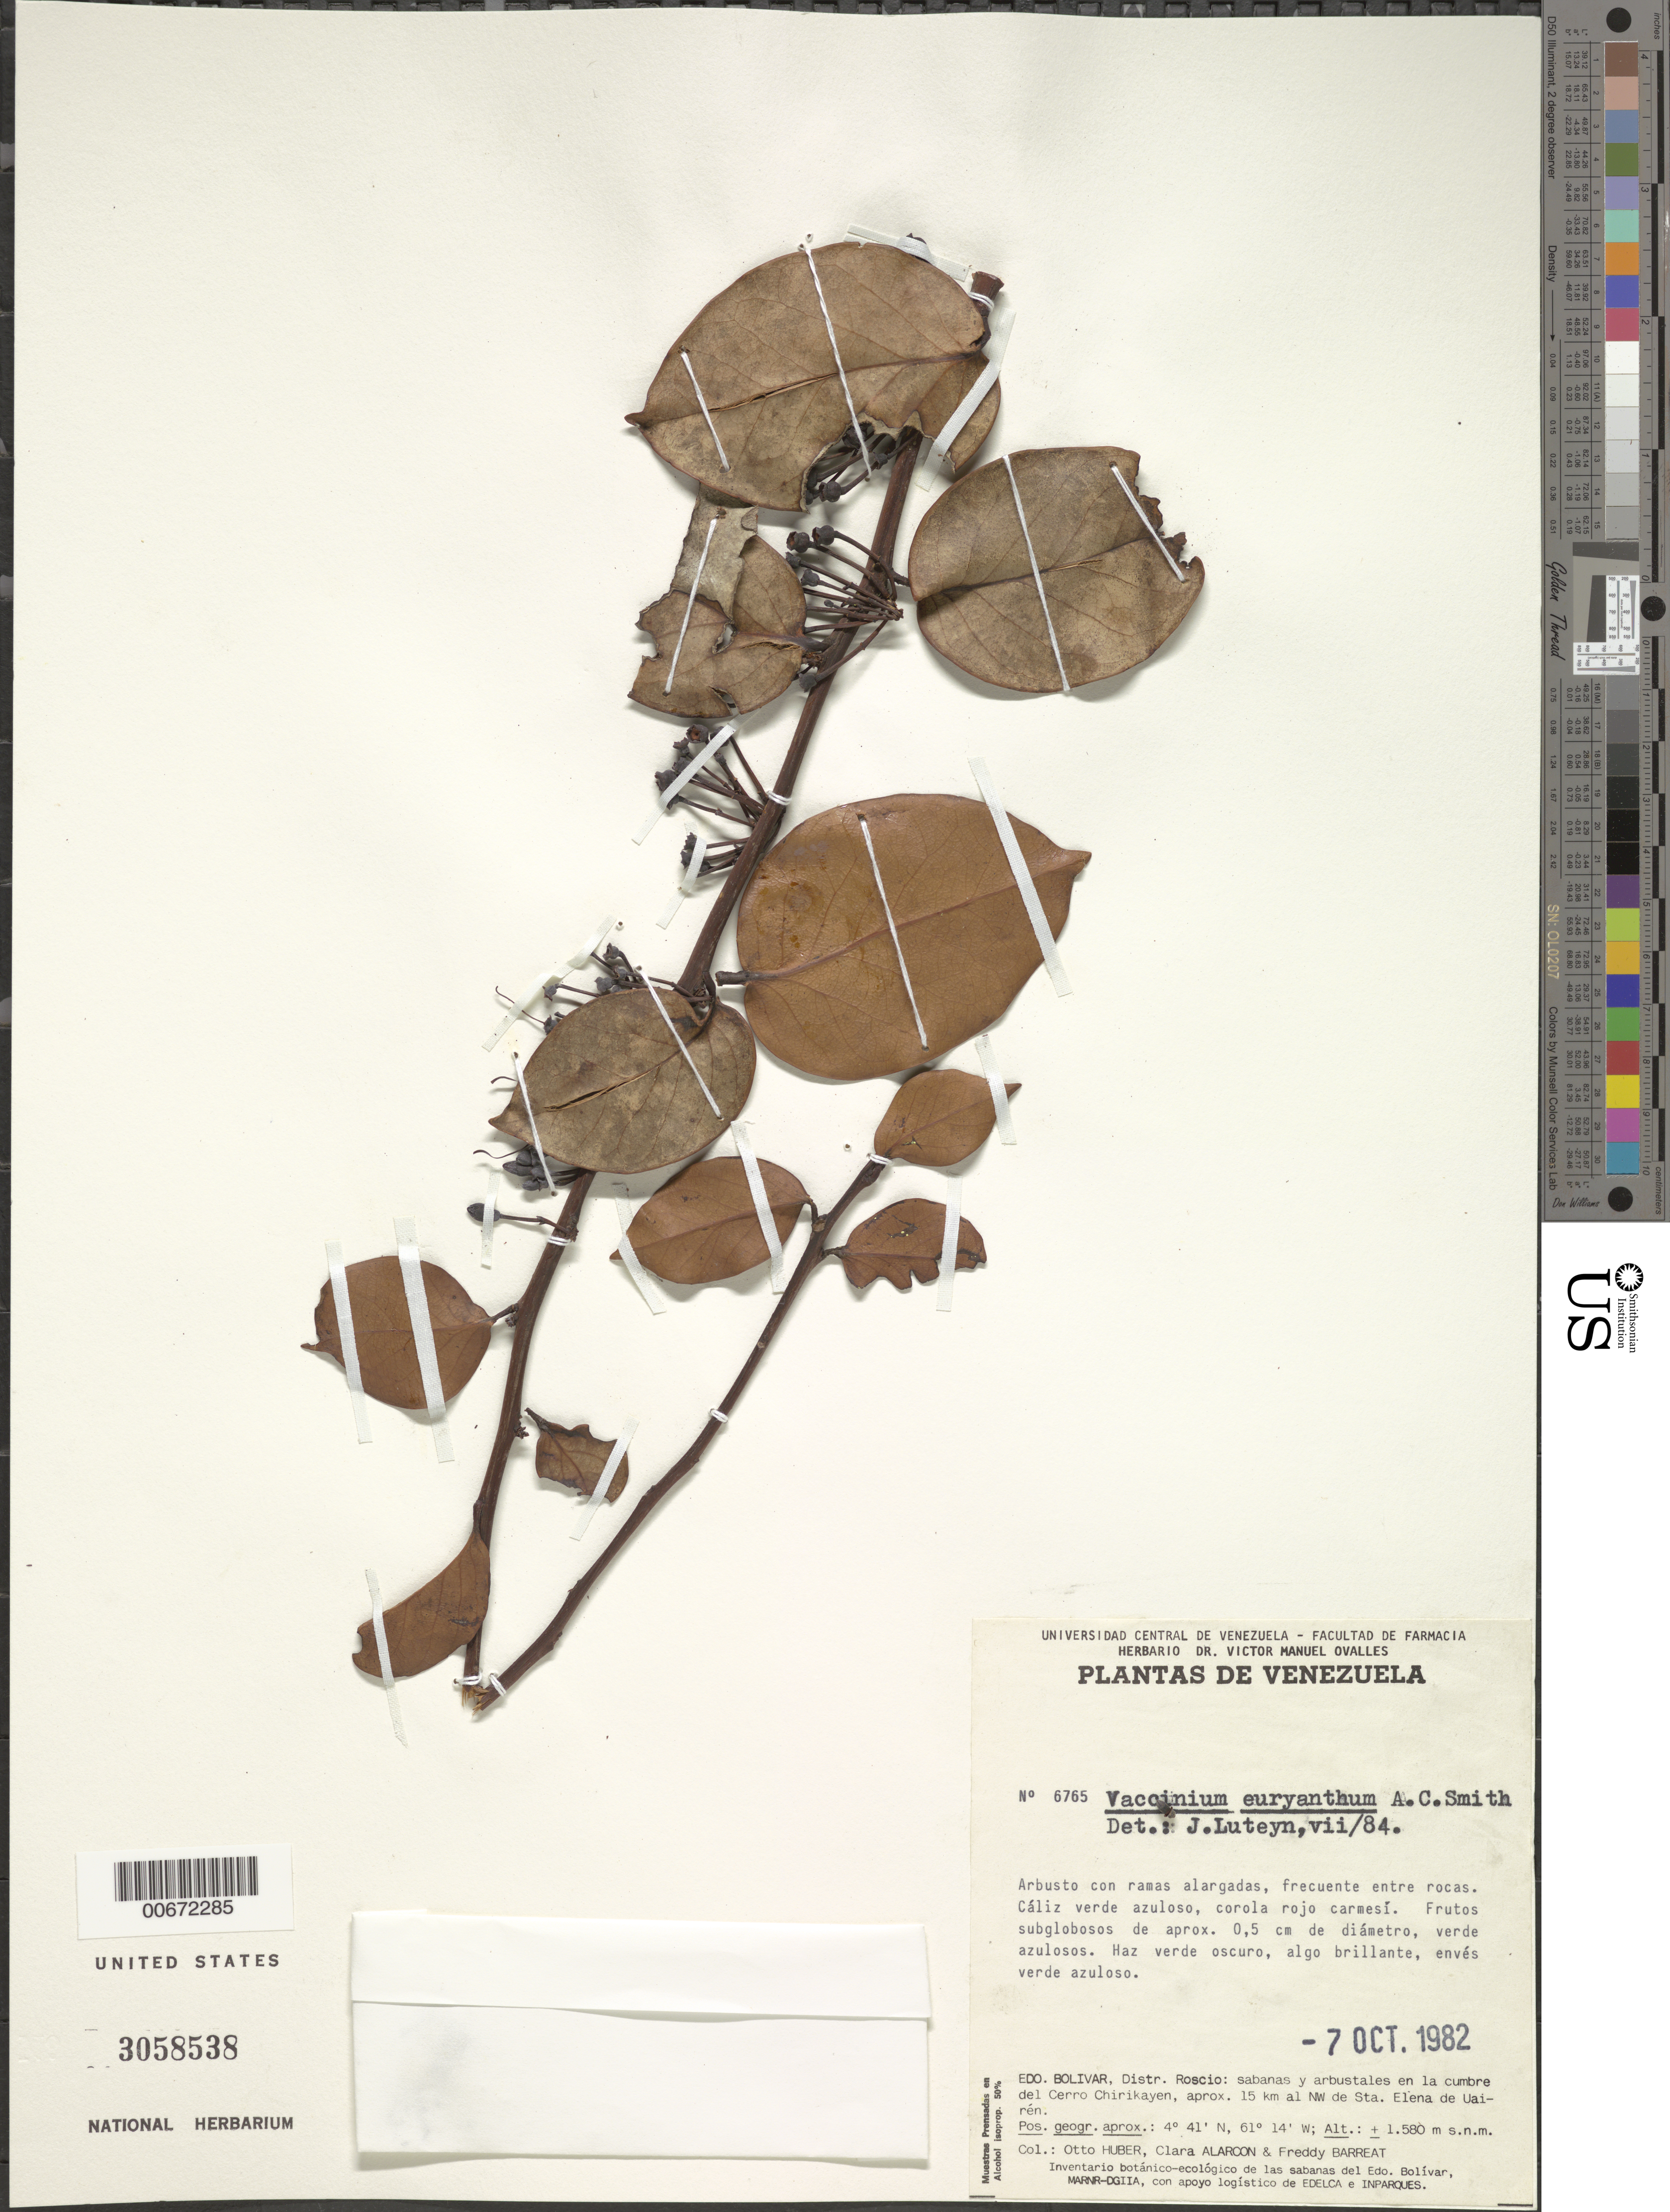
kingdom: Plantae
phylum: Tracheophyta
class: Magnoliopsida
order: Ericales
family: Ericaceae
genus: Vaccinium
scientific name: Vaccinium euryanthum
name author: A.C. Sm.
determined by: Luteyn, J. L.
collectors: O. Huber, C. Alarcon & F. Barreat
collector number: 6765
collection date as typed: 7-Oct-82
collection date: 1982-10-07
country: Venezuela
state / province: Bolívar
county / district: Roscio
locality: Cerro Chirikayen, 15 km NW de Sta. Elena de Uairén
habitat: Sabanas y arbustales en la cumbre, entre rocas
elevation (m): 1580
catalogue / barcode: US 3058538